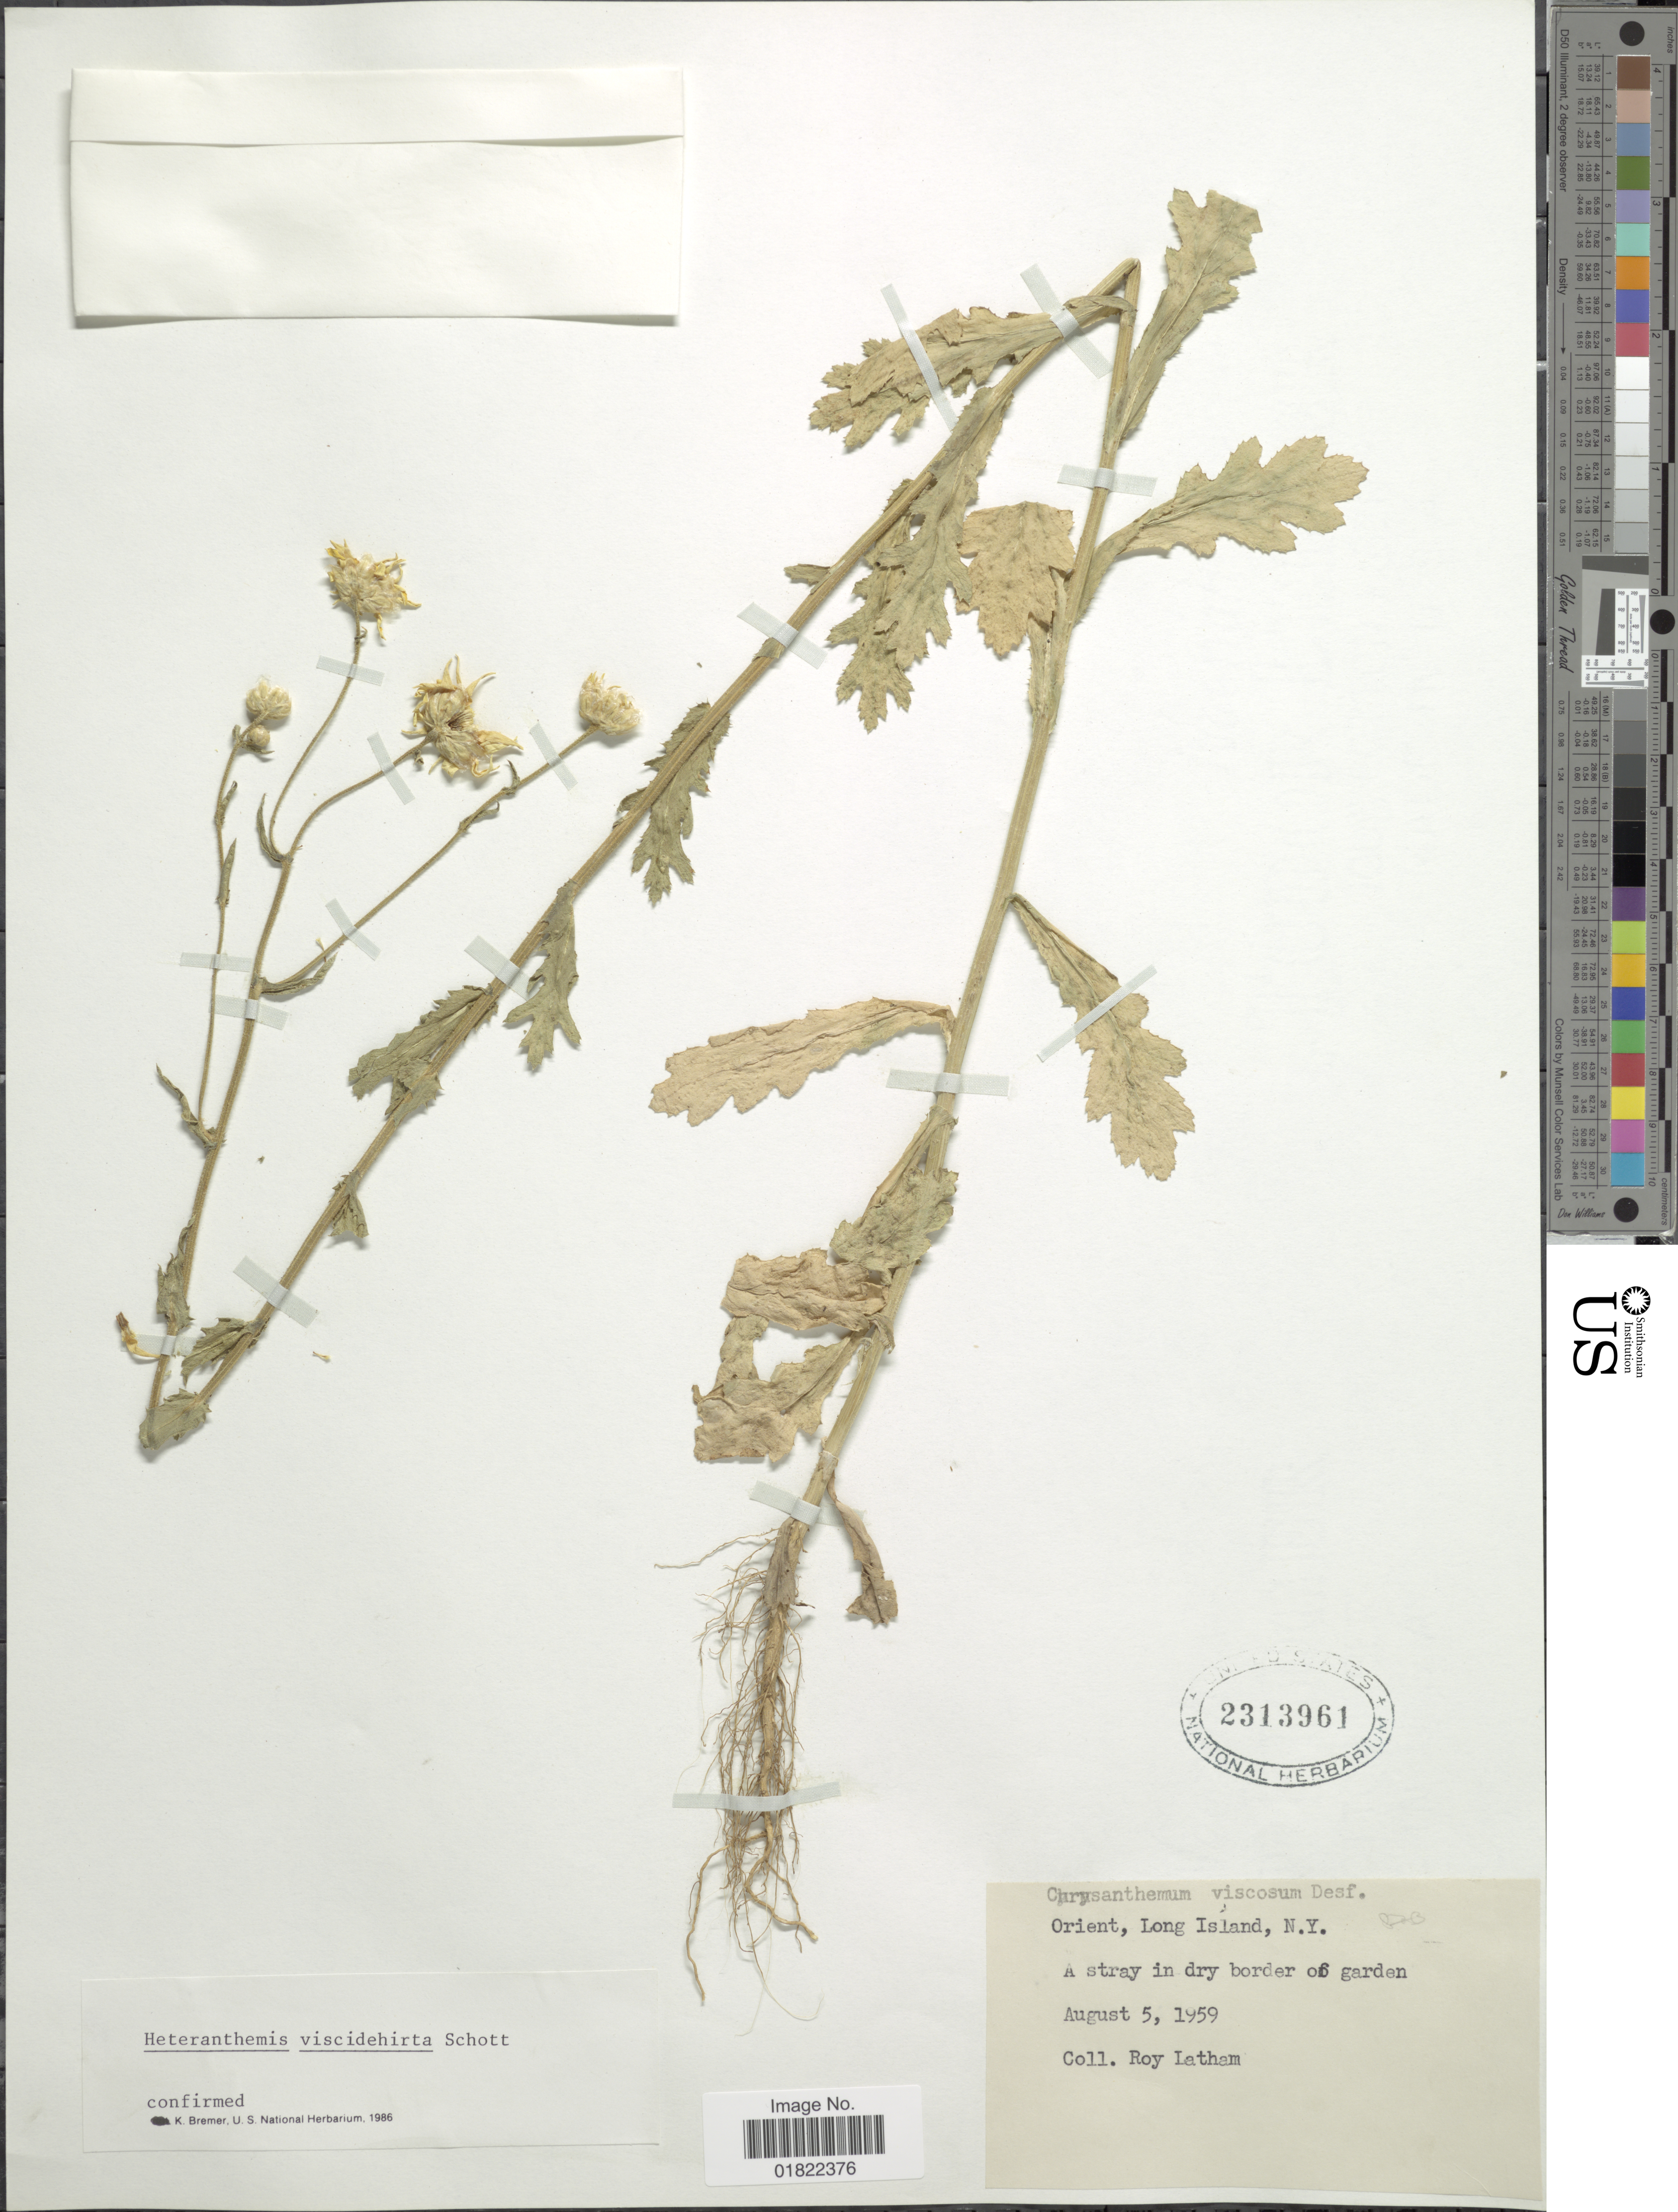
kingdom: Plantae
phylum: Tracheophyta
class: Magnoliopsida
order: Asterales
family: Asteraceae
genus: Heteranthemis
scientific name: Heteranthemis viscidihirta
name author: Schott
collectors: R. Latham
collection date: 1959-08-05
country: United States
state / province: New York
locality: Orient. Long Island, N. Y.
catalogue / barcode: US 2313961